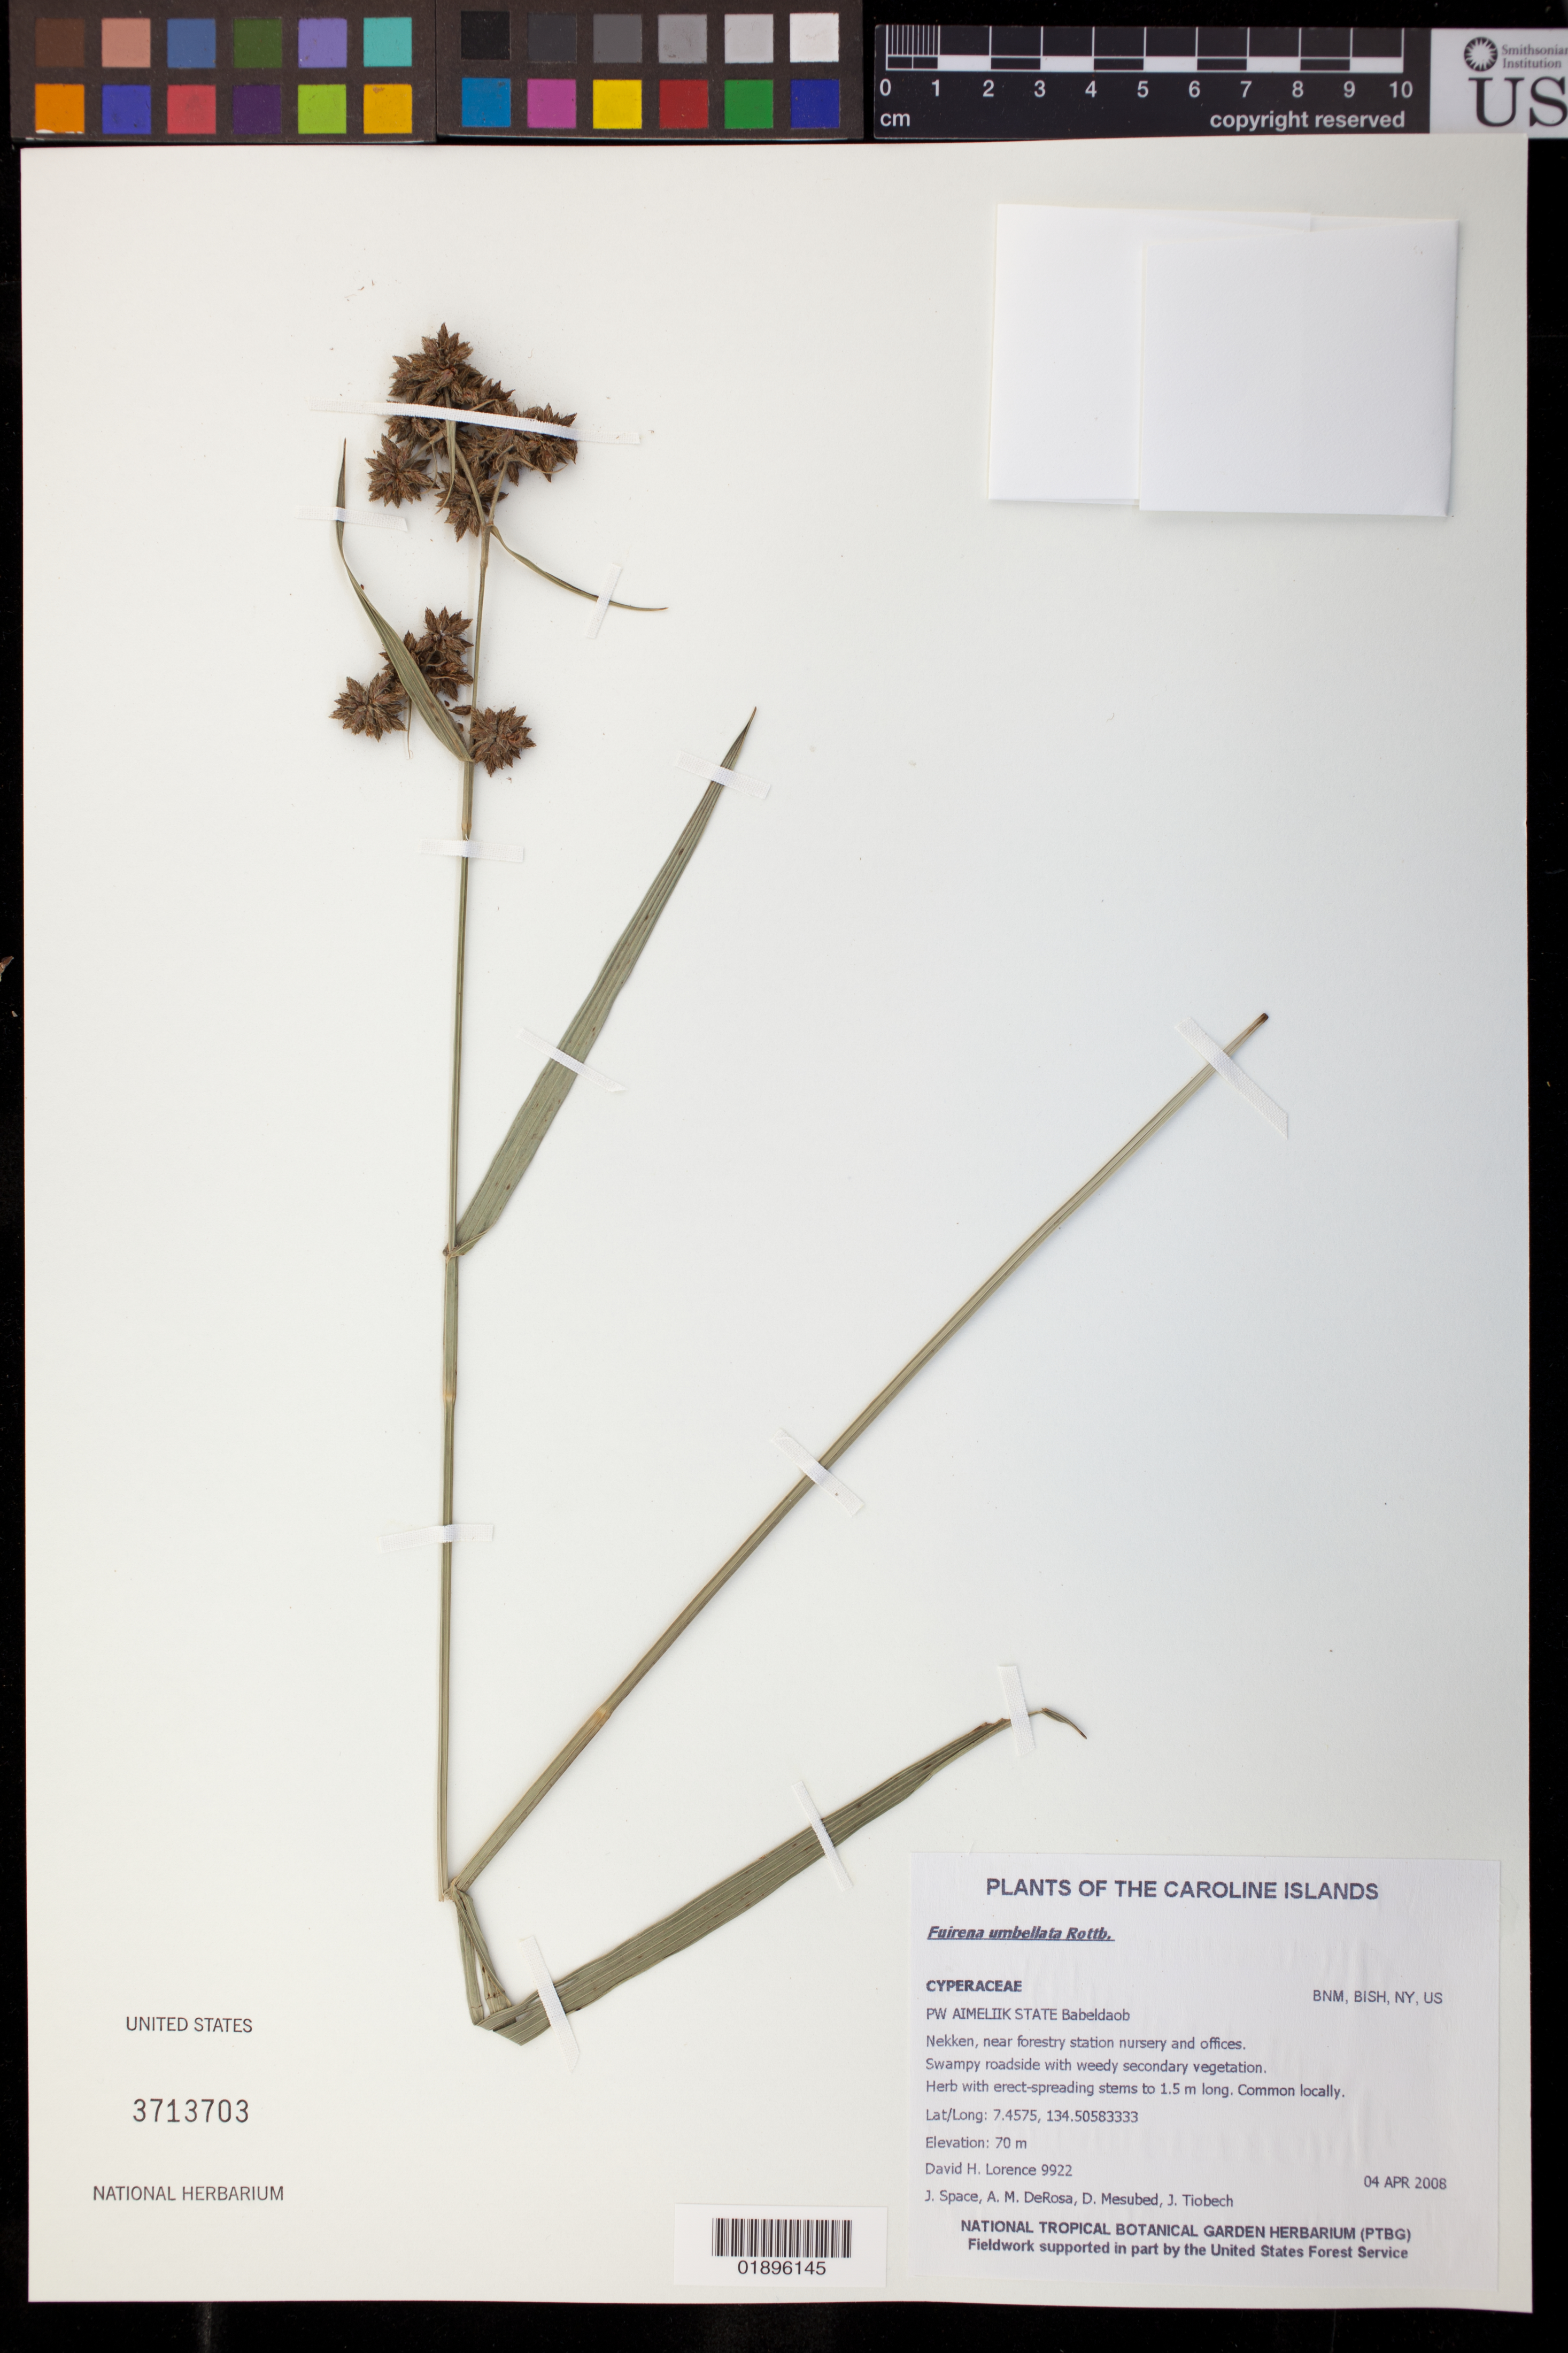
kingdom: Plantae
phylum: Tracheophyta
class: Liliopsida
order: Poales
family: Cyperaceae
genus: Fuirena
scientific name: Fuirena umbellata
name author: Rottb.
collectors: D. Lorence, J. Space, A. DeRosa, D. Mesubed & J. Tiobech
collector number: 9922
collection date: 2008-04-04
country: Palau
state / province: Aimeliik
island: Babeldaob [Babelthuap]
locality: Nekken, yard around forestry station nursery and offices.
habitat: Swampy roadside with weedy secondary vegetation.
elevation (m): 70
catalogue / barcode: US 3713703